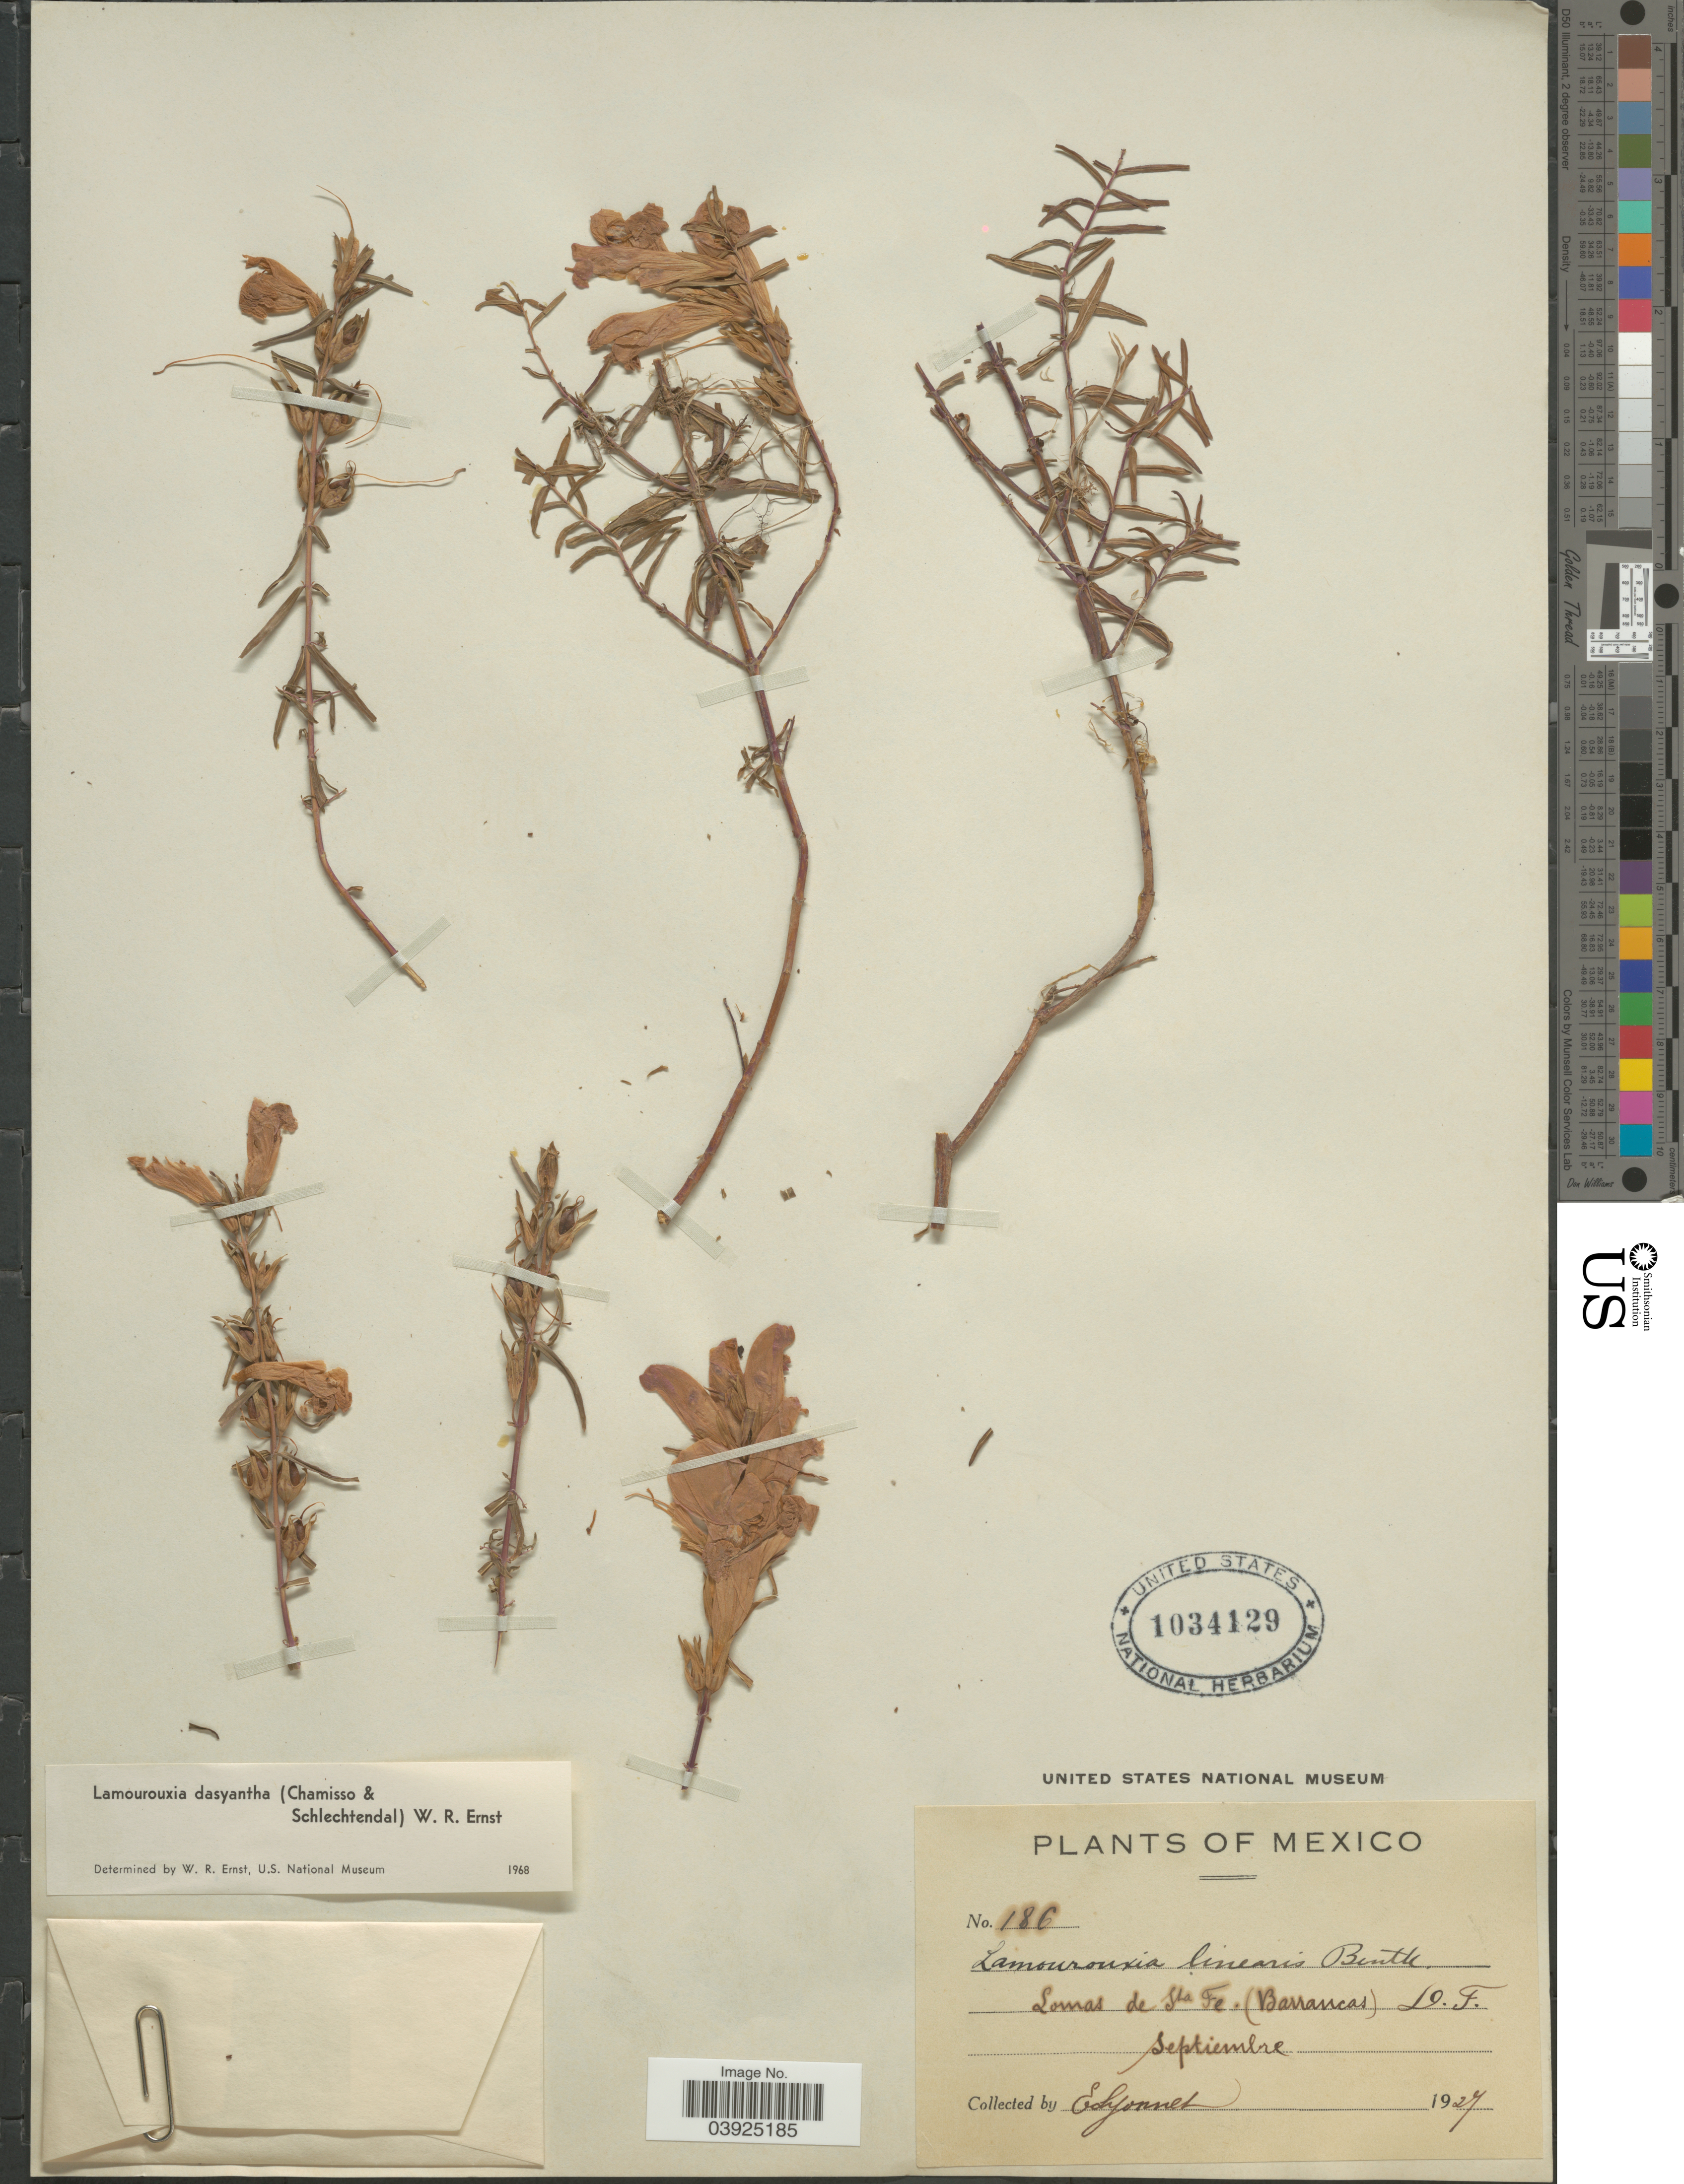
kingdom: Plantae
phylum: Tracheophyta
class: Magnoliopsida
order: Lamiales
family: Orobanchaceae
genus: Lamourouxia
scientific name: Lamourouxia linearis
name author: Benth.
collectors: E. Lyonnet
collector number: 186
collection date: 1927-09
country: Mexico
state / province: Distrito Federal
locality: Lomas de Sta Fe. (Barrancas).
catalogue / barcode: US 1034129